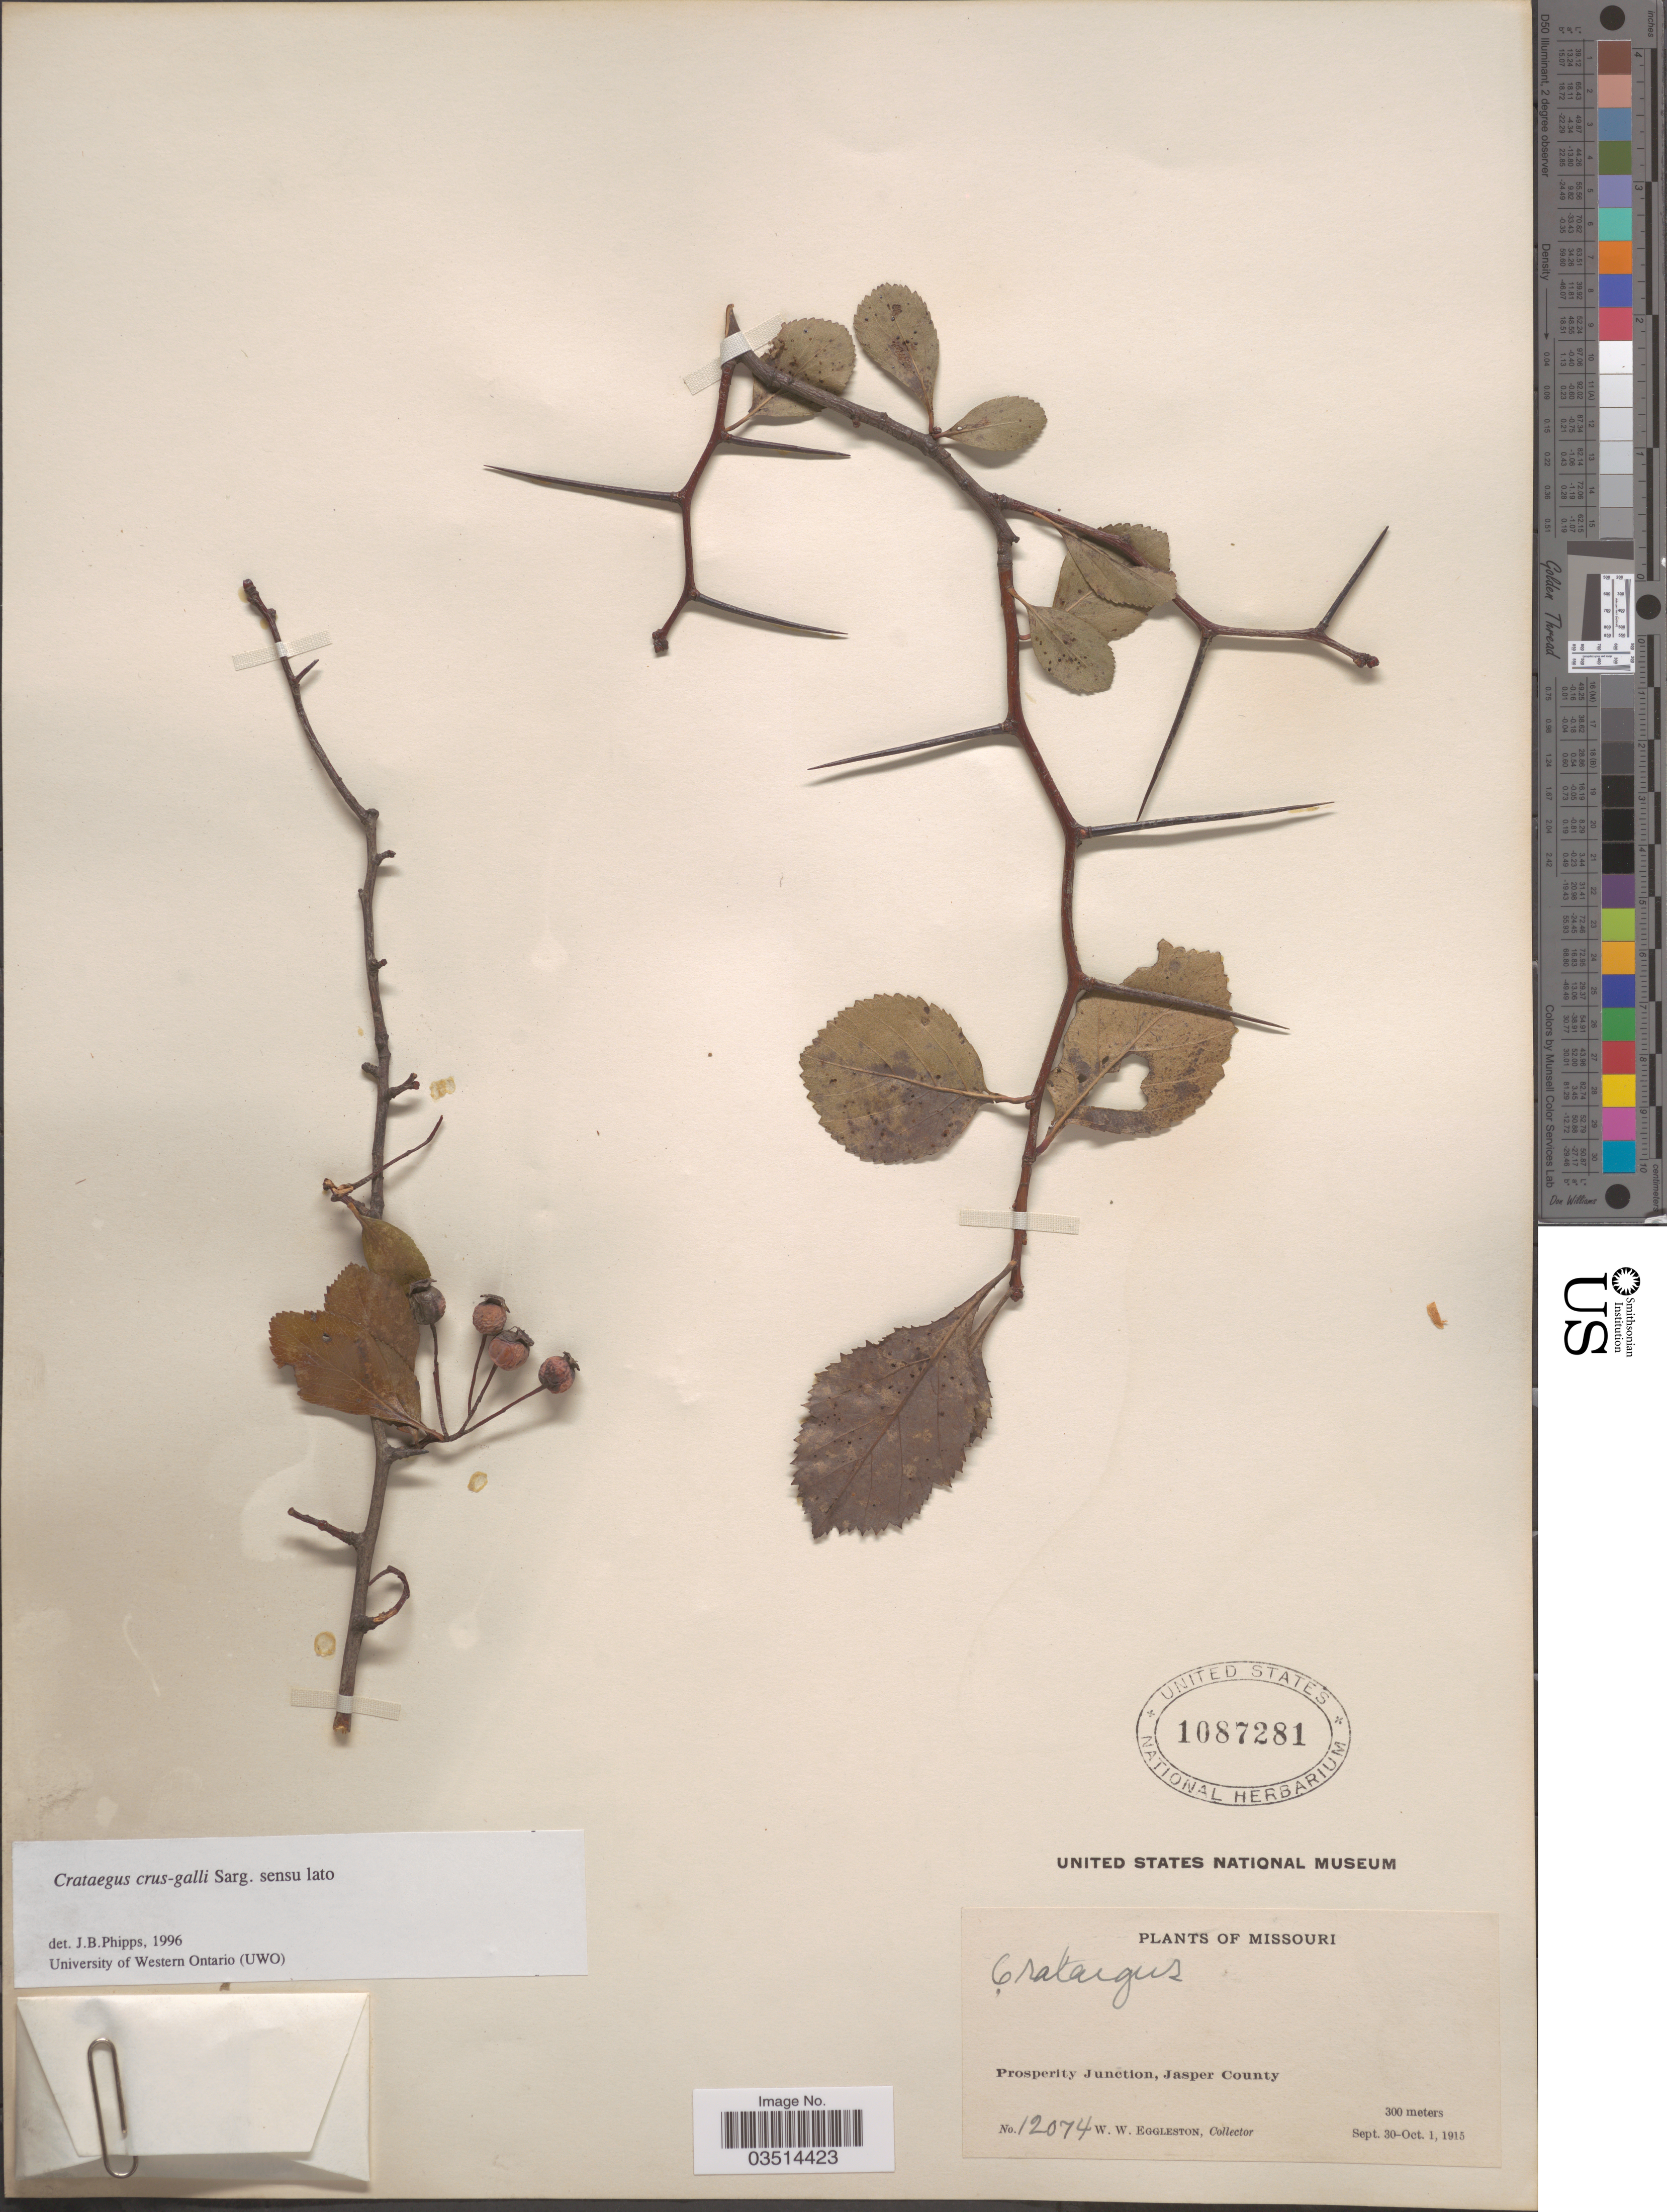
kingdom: Plantae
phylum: Tracheophyta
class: Magnoliopsida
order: Rosales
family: Rosaceae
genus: Crataegus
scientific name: Crataegus crus-galli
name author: L.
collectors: W. W. Eggleston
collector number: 12074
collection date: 1915-09-30/1915-10-01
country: United States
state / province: Missouri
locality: Prosperity Junction, Jasper County.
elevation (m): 300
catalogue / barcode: US 1087281